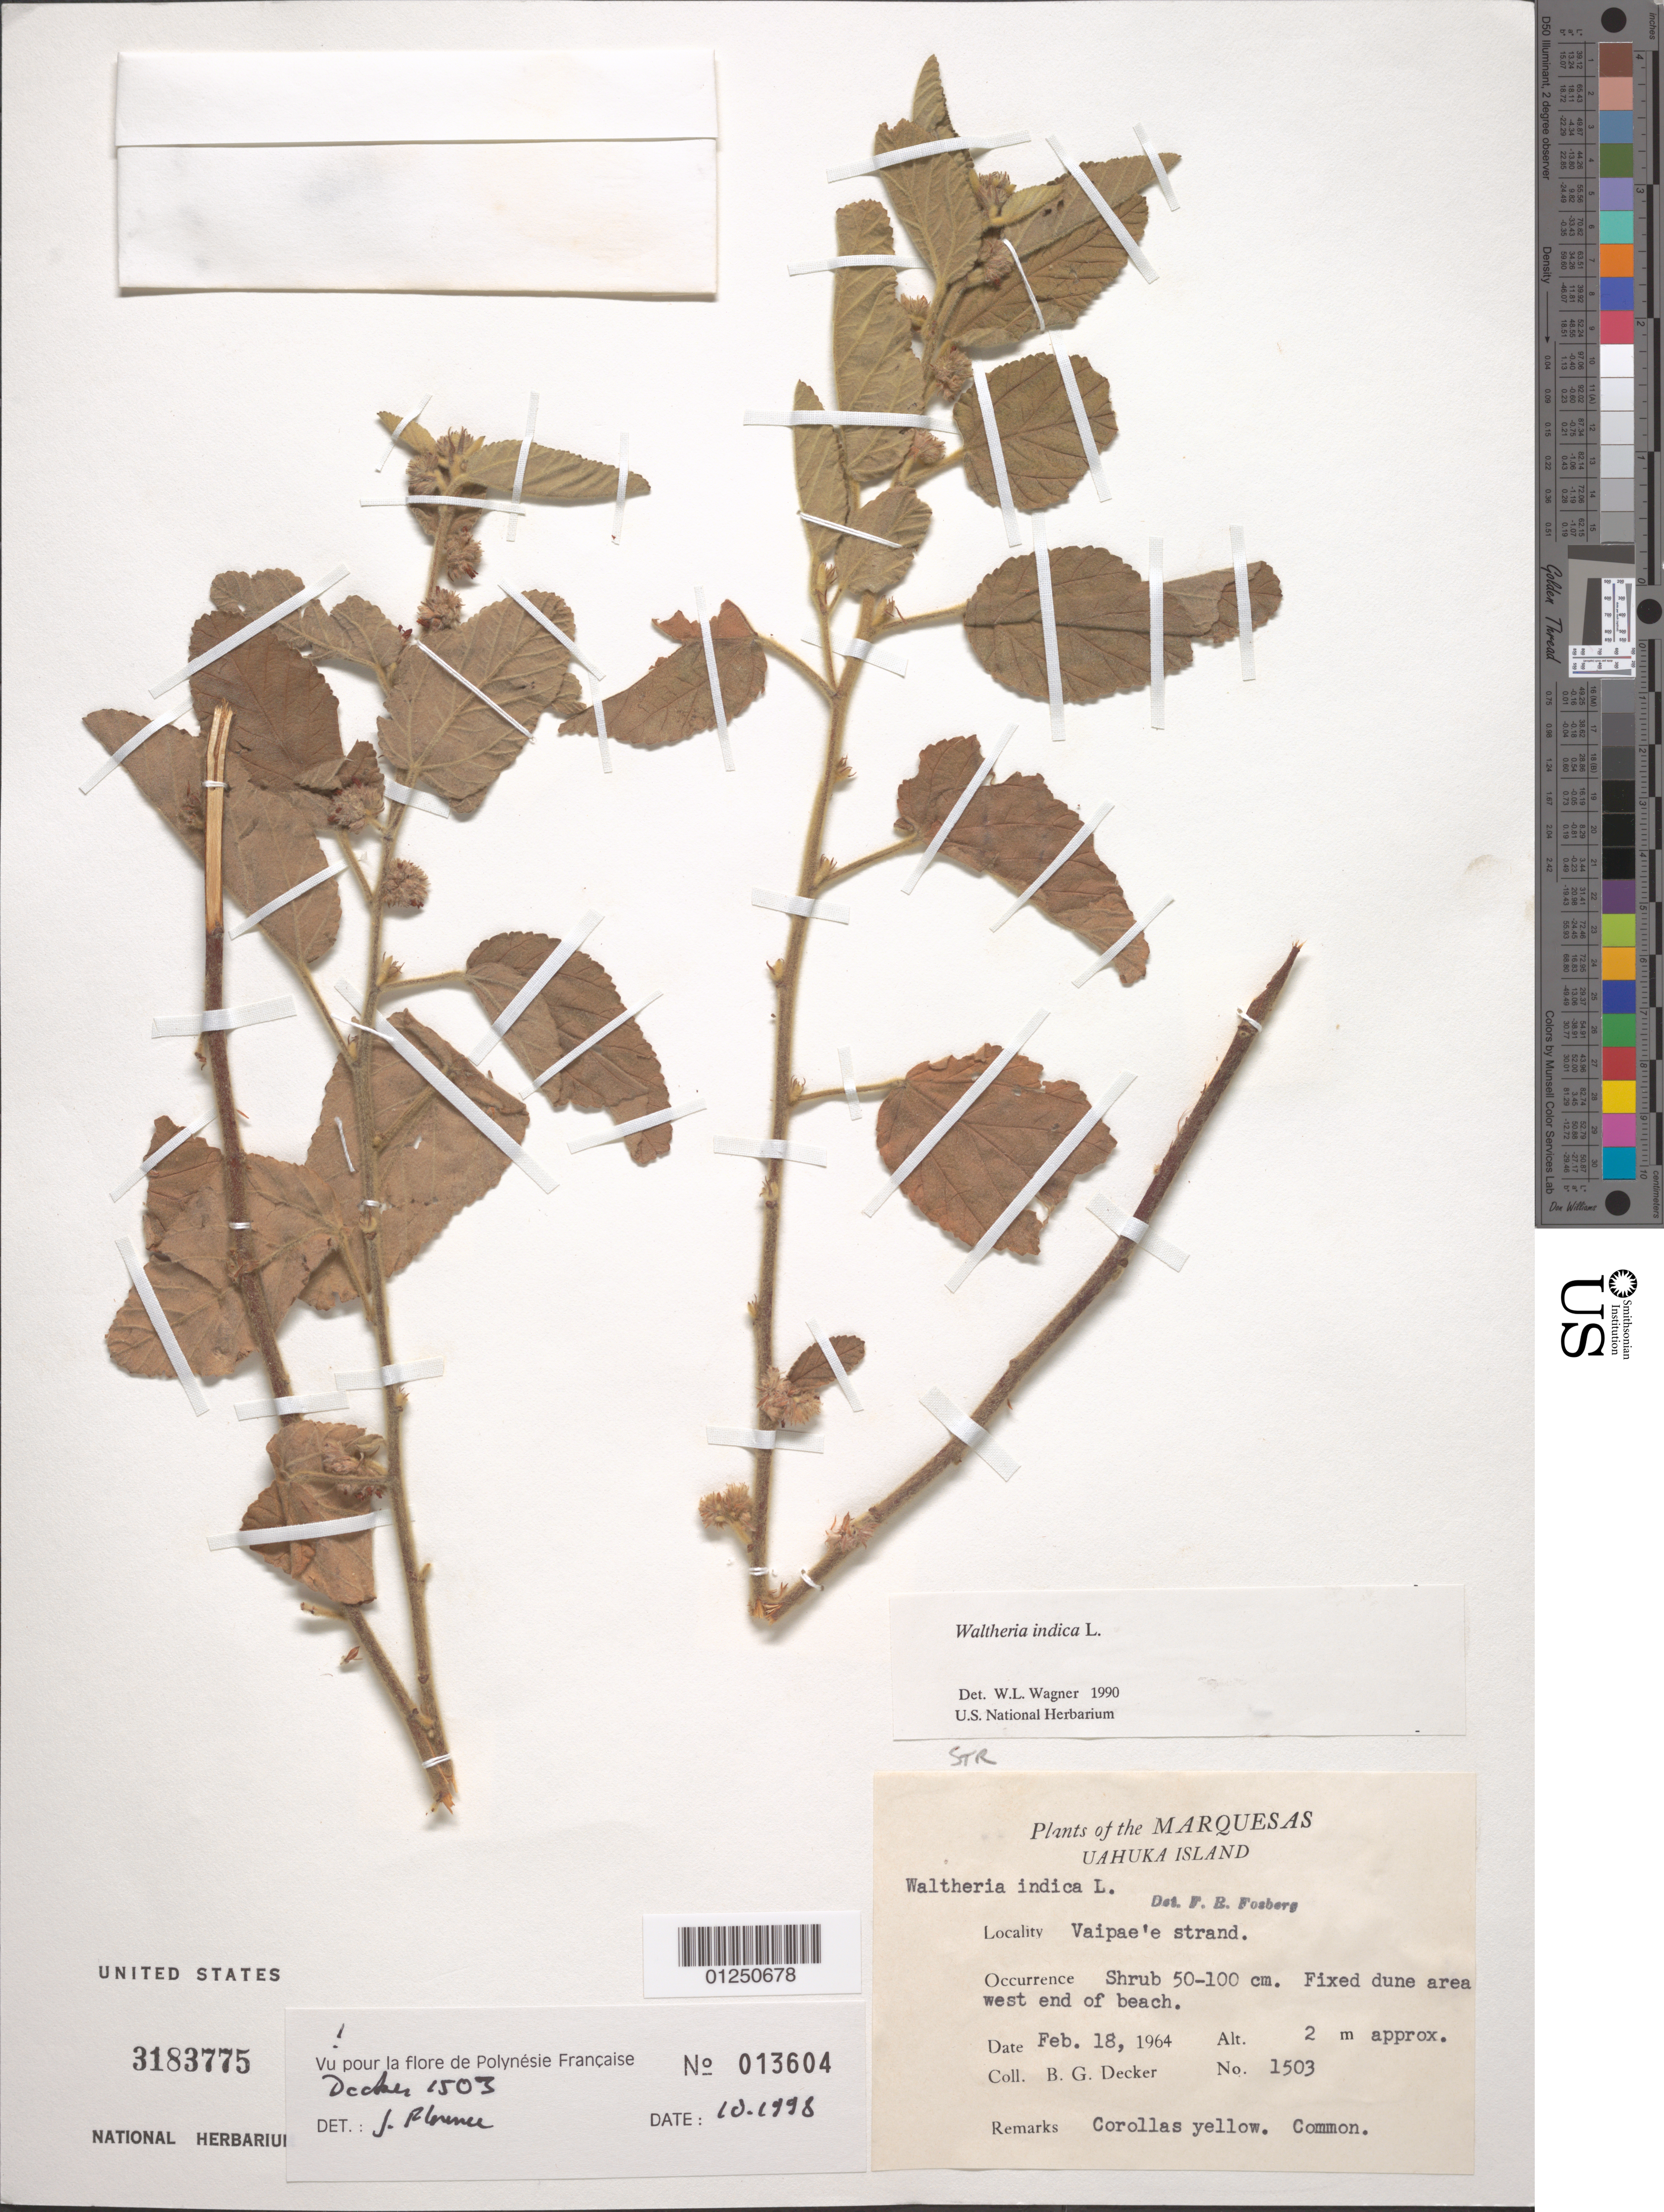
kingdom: Plantae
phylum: Tracheophyta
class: Magnoliopsida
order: Malvales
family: Malvaceae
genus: Waltheria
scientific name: Waltheria indica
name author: L.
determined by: Wagner, W. L., (BOT), Smithsonian Institution - National Museum of Natural History (UNITED STATES)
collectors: B. G. Decker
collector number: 1503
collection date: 1964-02-19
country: French Polynesia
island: Ua Huka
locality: Vaipae'e strand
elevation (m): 2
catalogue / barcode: US 3183775